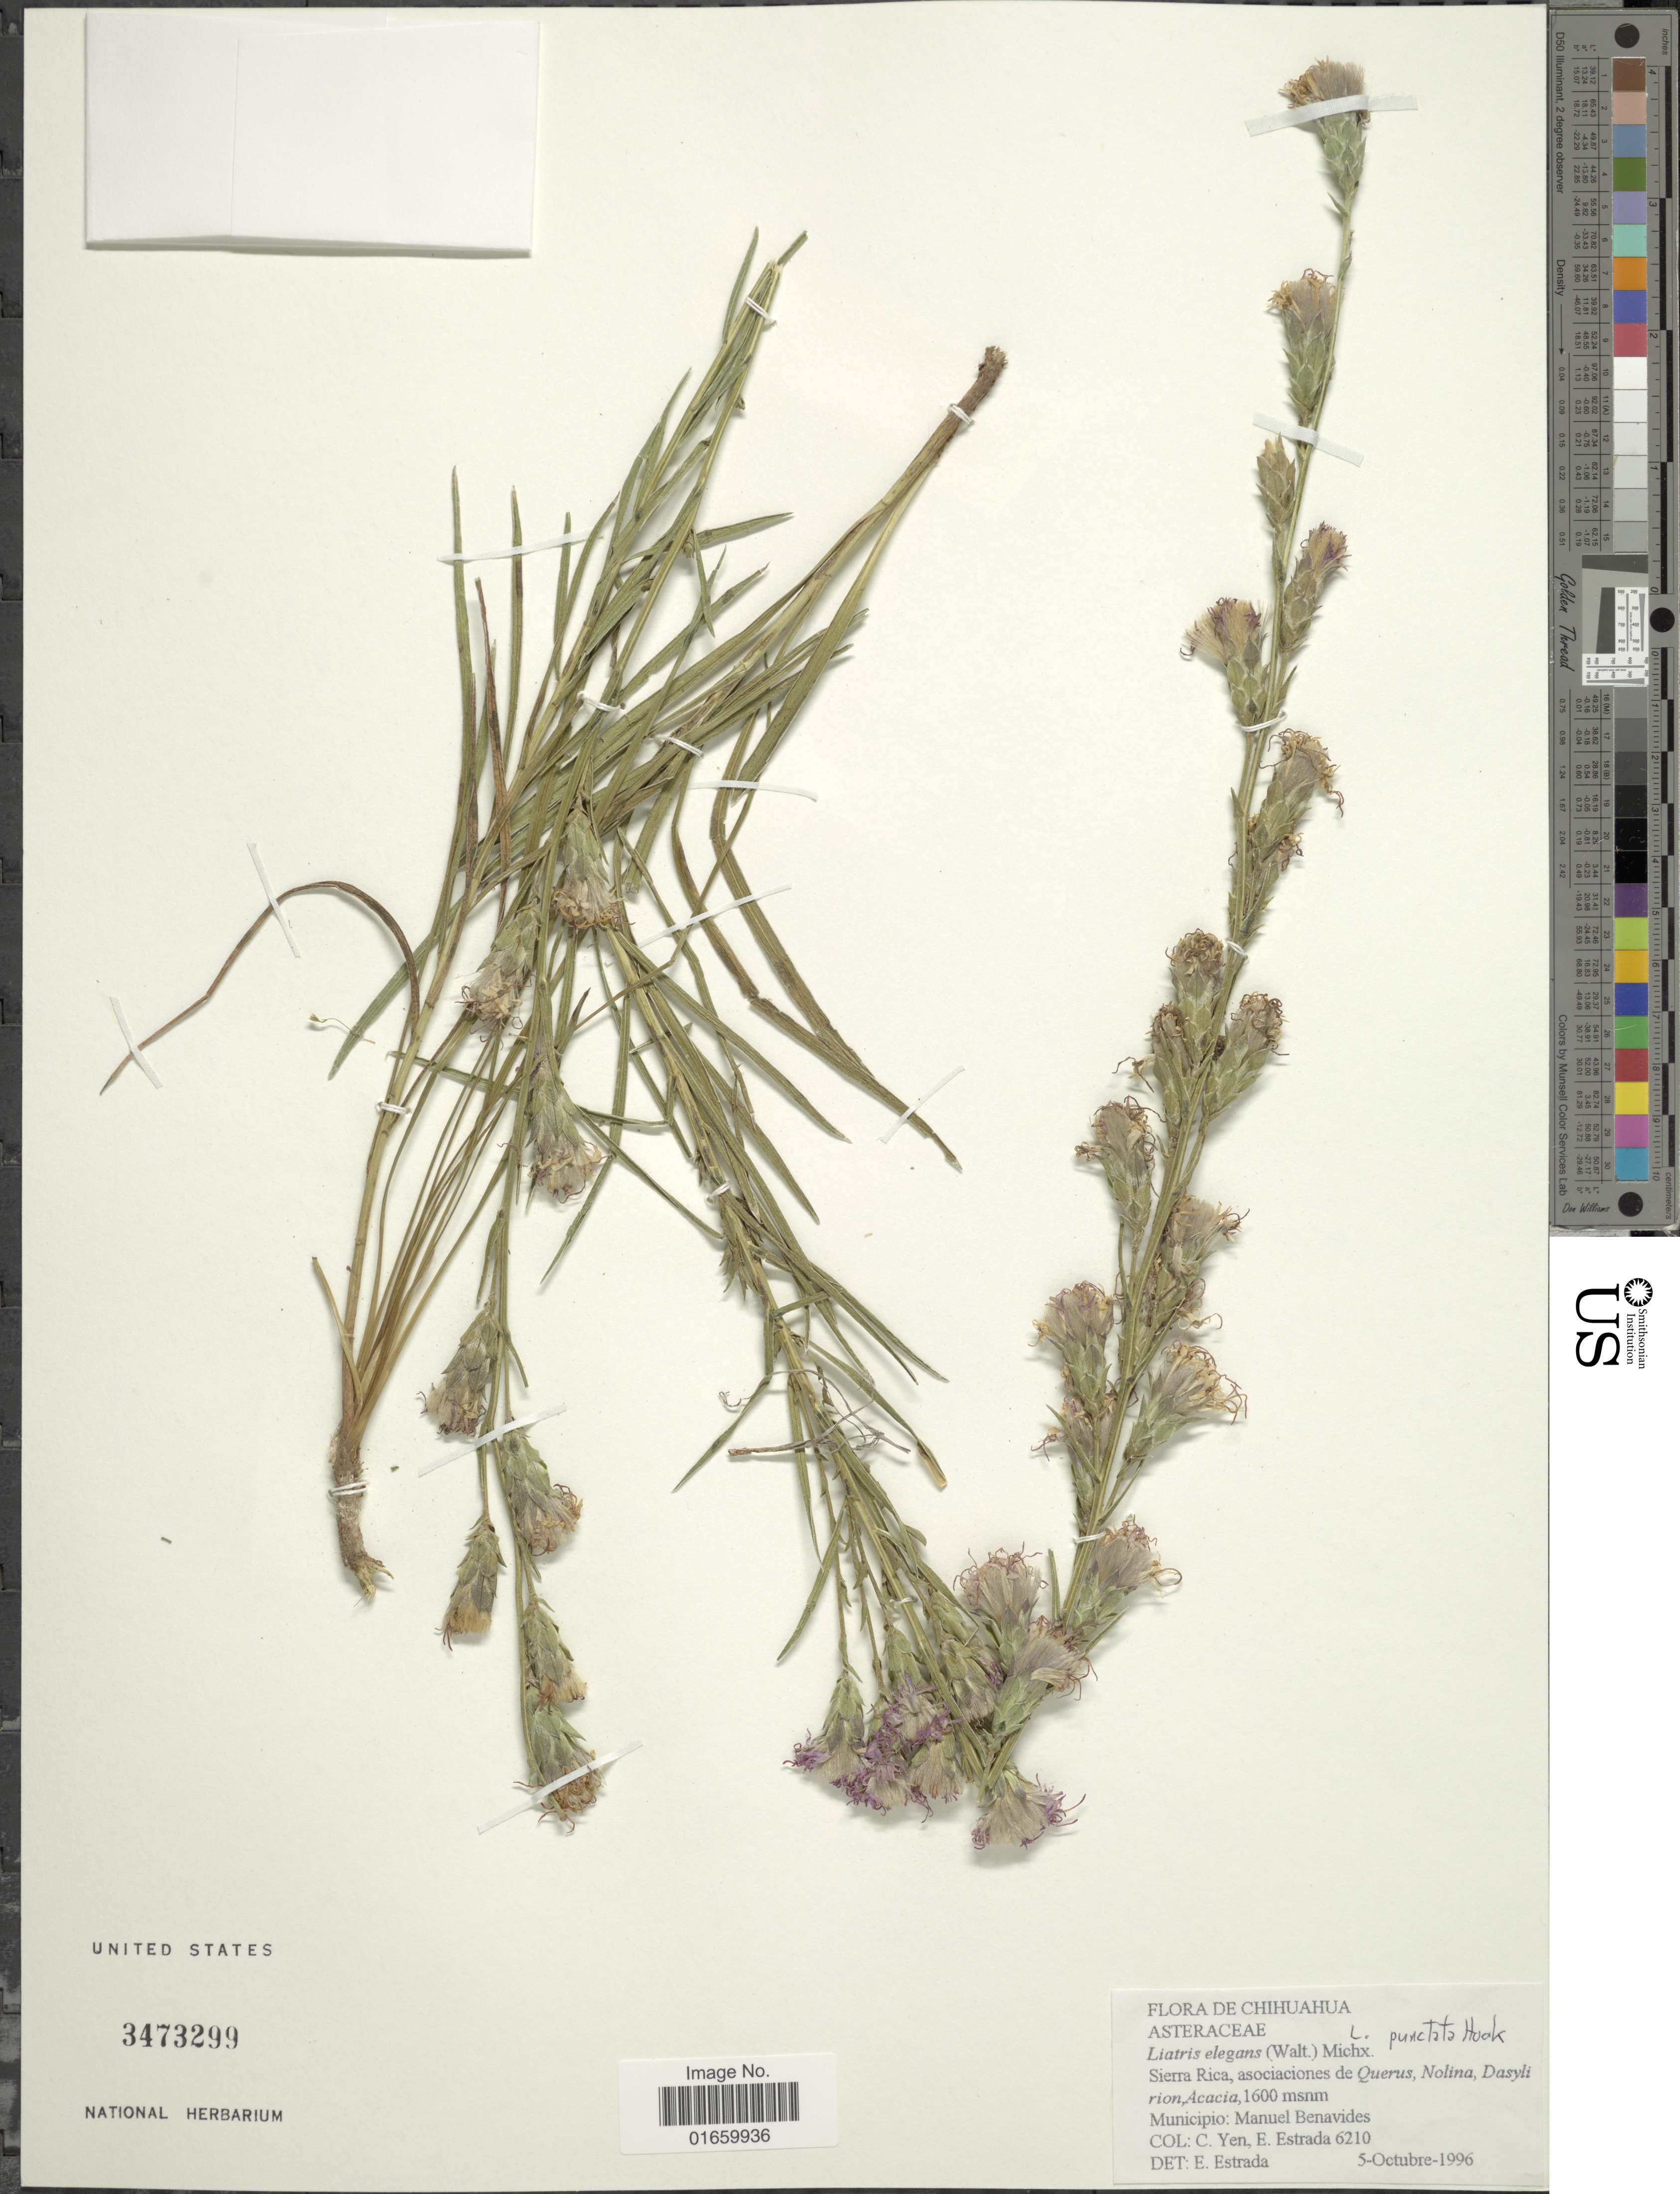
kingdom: Plantae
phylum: Tracheophyta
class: Magnoliopsida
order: Asterales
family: Asteraceae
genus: Liatris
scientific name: Liatris punctata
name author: Hook.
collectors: C. Yen & E. Estrada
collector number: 6210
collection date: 1996-10-05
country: Mexico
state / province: Chihuahua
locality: Sierra Rica, Municipio: Manuel Benavides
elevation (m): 1600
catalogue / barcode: US 3473299